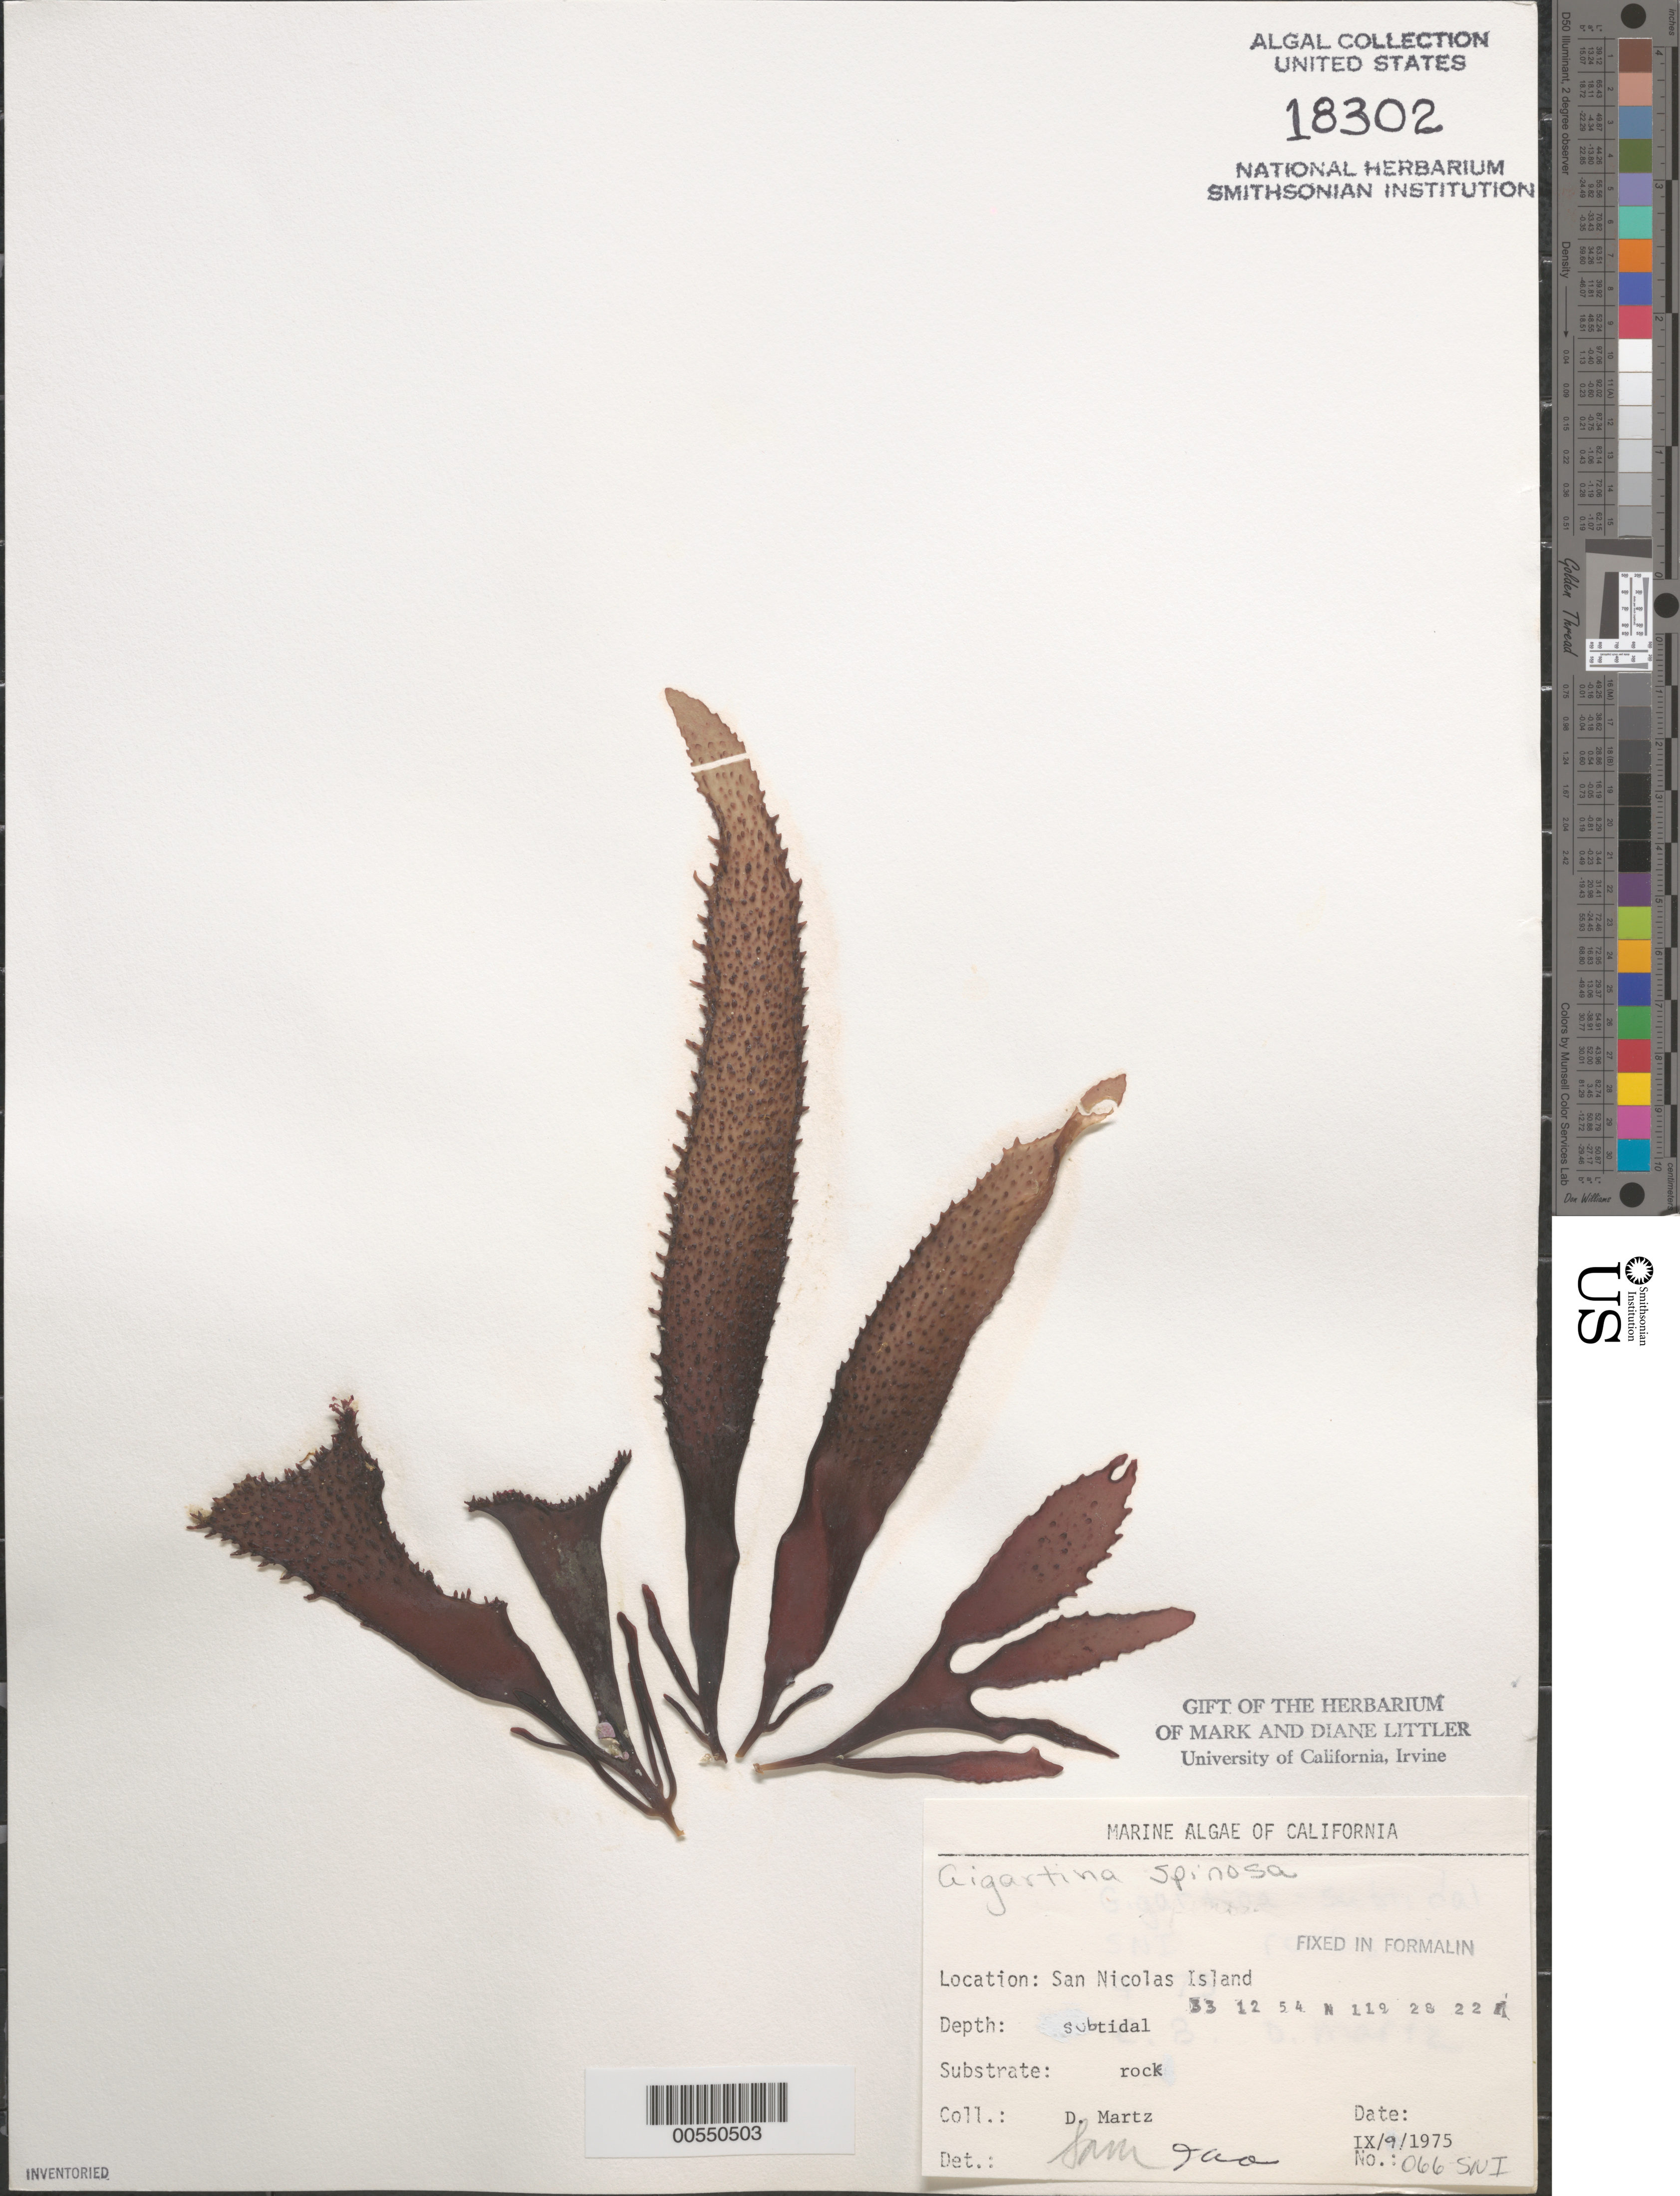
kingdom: Plantae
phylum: Rhodophyta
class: Florideophyceae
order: Gigartinales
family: Gigartinaceae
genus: Chondracanthus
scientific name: Chondracanthus spinosus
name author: (Kütz.) Guiry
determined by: Algae name updating Project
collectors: D. Martz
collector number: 066-sni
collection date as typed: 09 Sep 1975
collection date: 1975-09-09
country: United States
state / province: California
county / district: Ventura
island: San Nicolas Island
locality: Dutch Harbor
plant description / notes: BLM-SOCALBIGHT Rocky Intertidal Survey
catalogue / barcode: US 18302